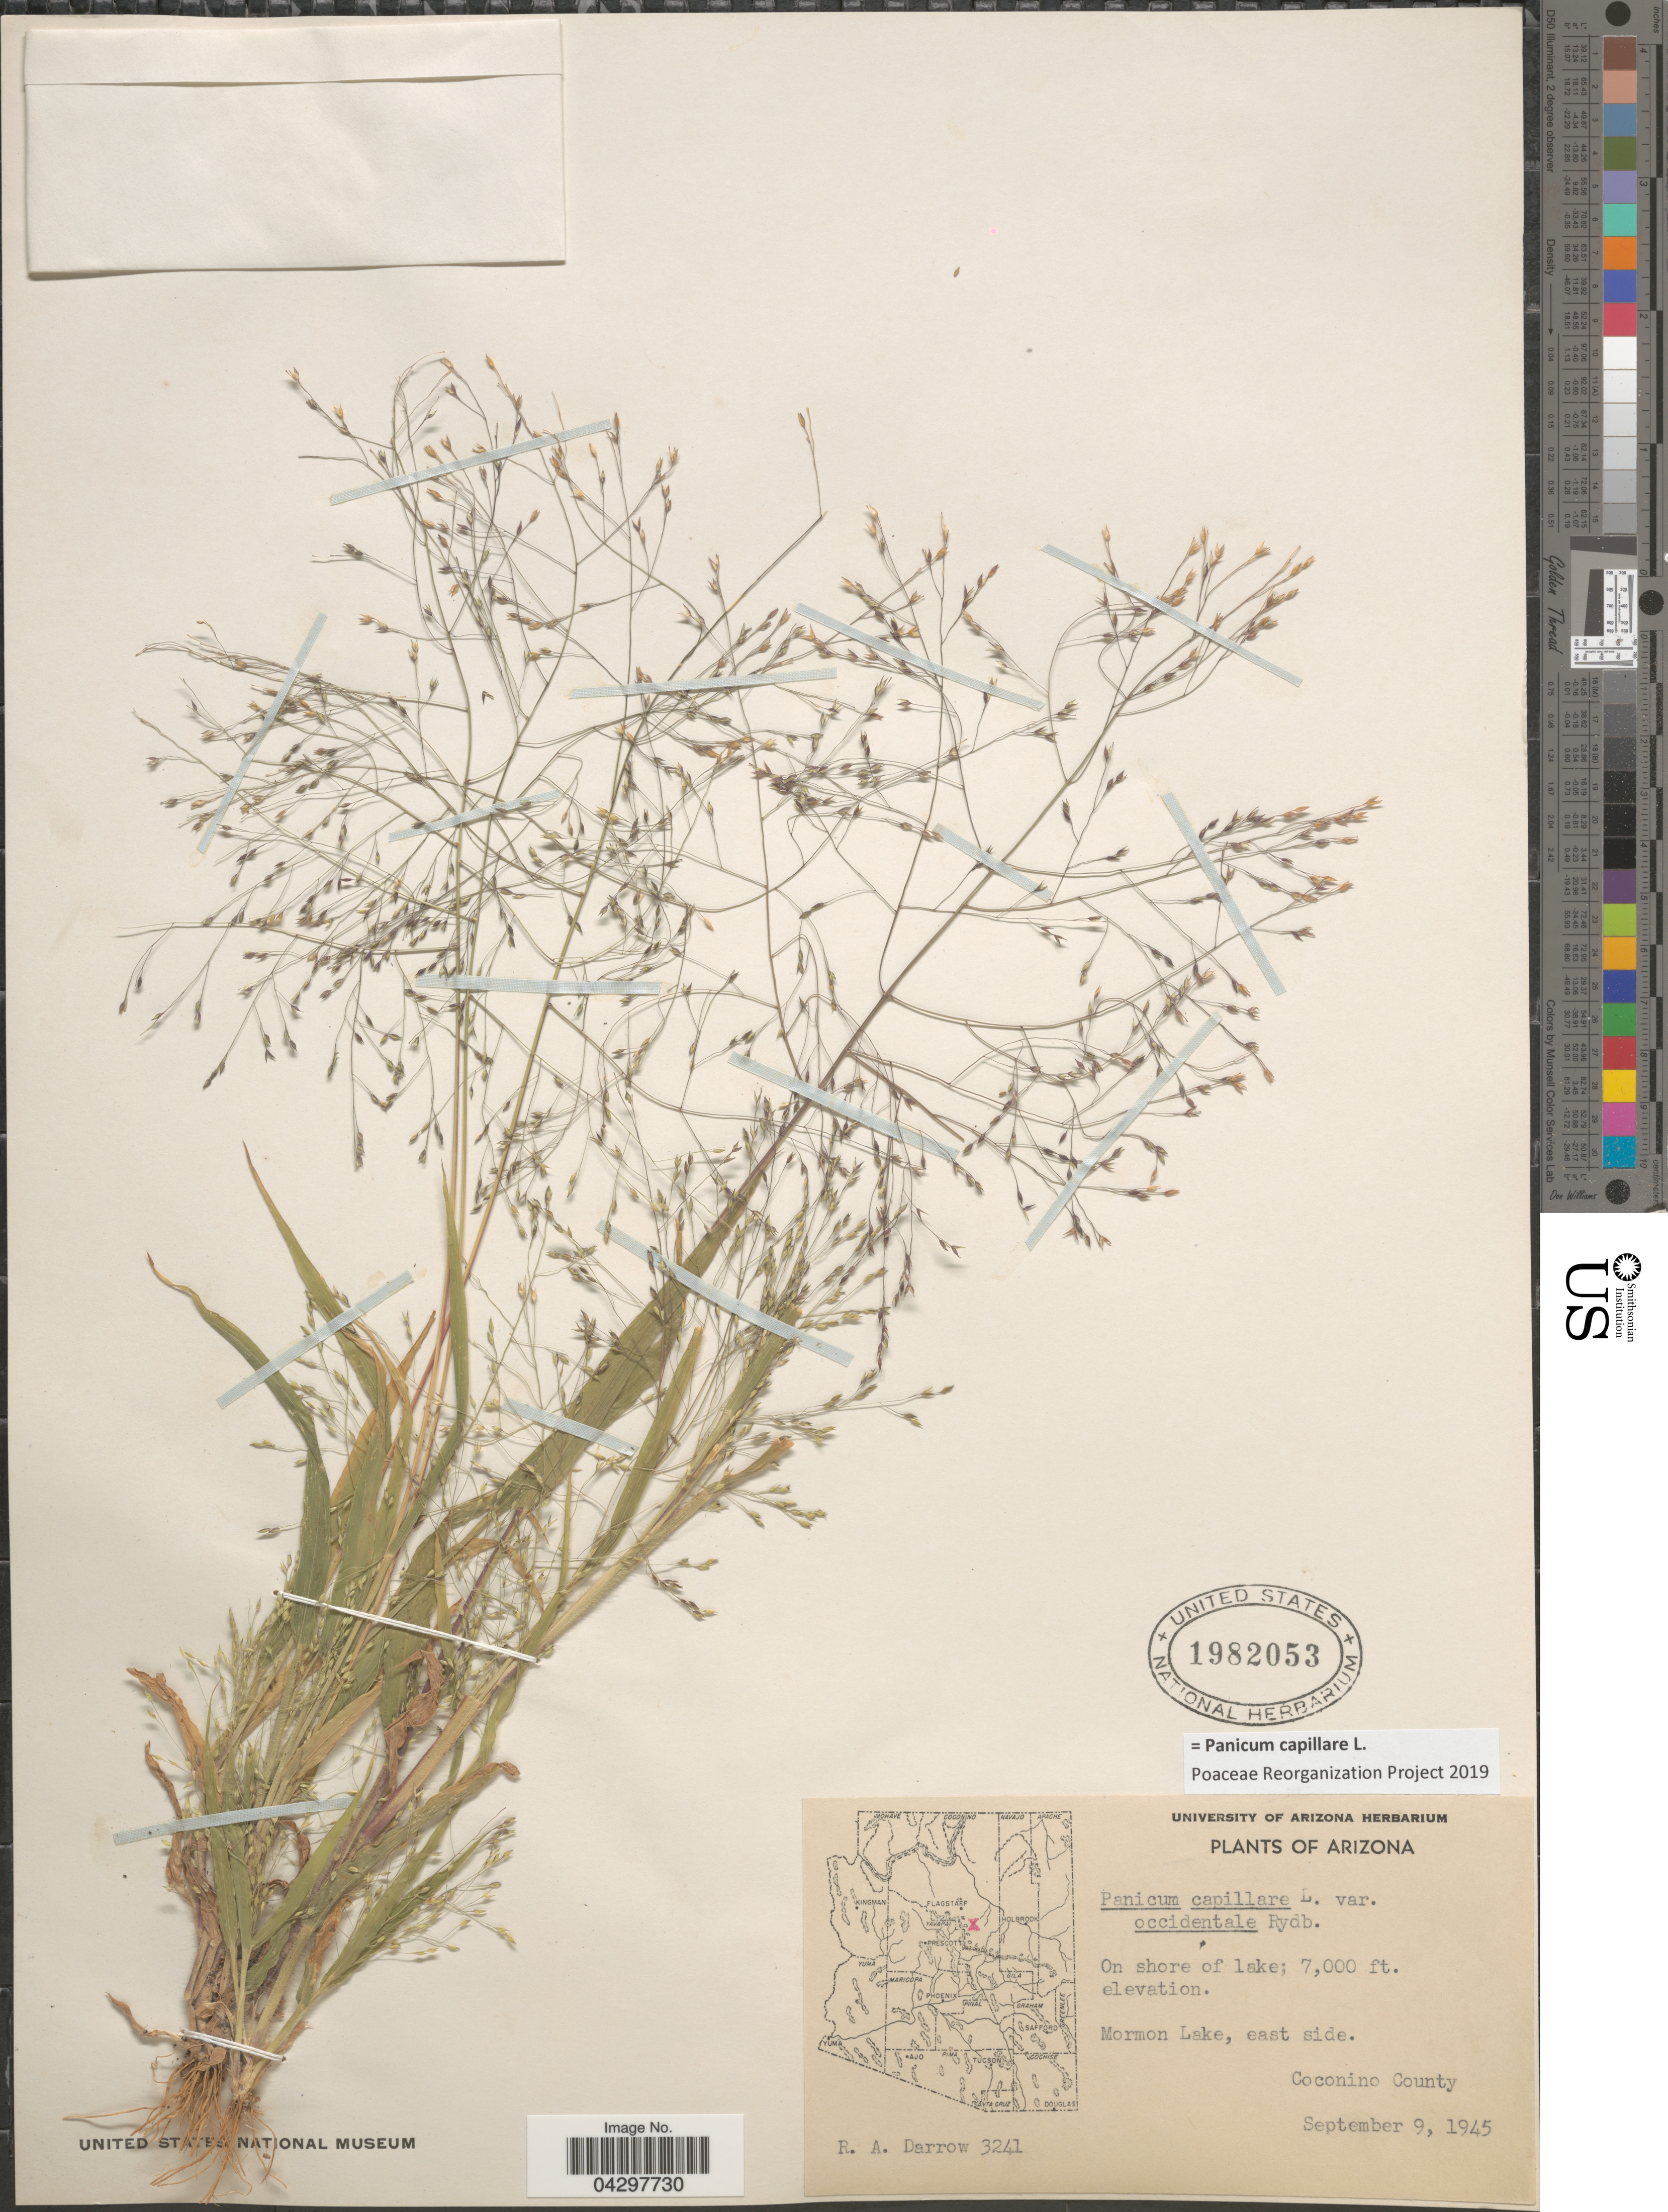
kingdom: Plantae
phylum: Tracheophyta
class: Liliopsida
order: Poales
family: Poaceae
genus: Panicum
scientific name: Panicum capillare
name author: L.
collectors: R. A. Darrow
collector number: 3241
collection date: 1945-09-09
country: United States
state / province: Arizona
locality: On shore of lake. Mormon Lake, east side. Coconino County.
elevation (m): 2134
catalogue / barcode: US 1982053